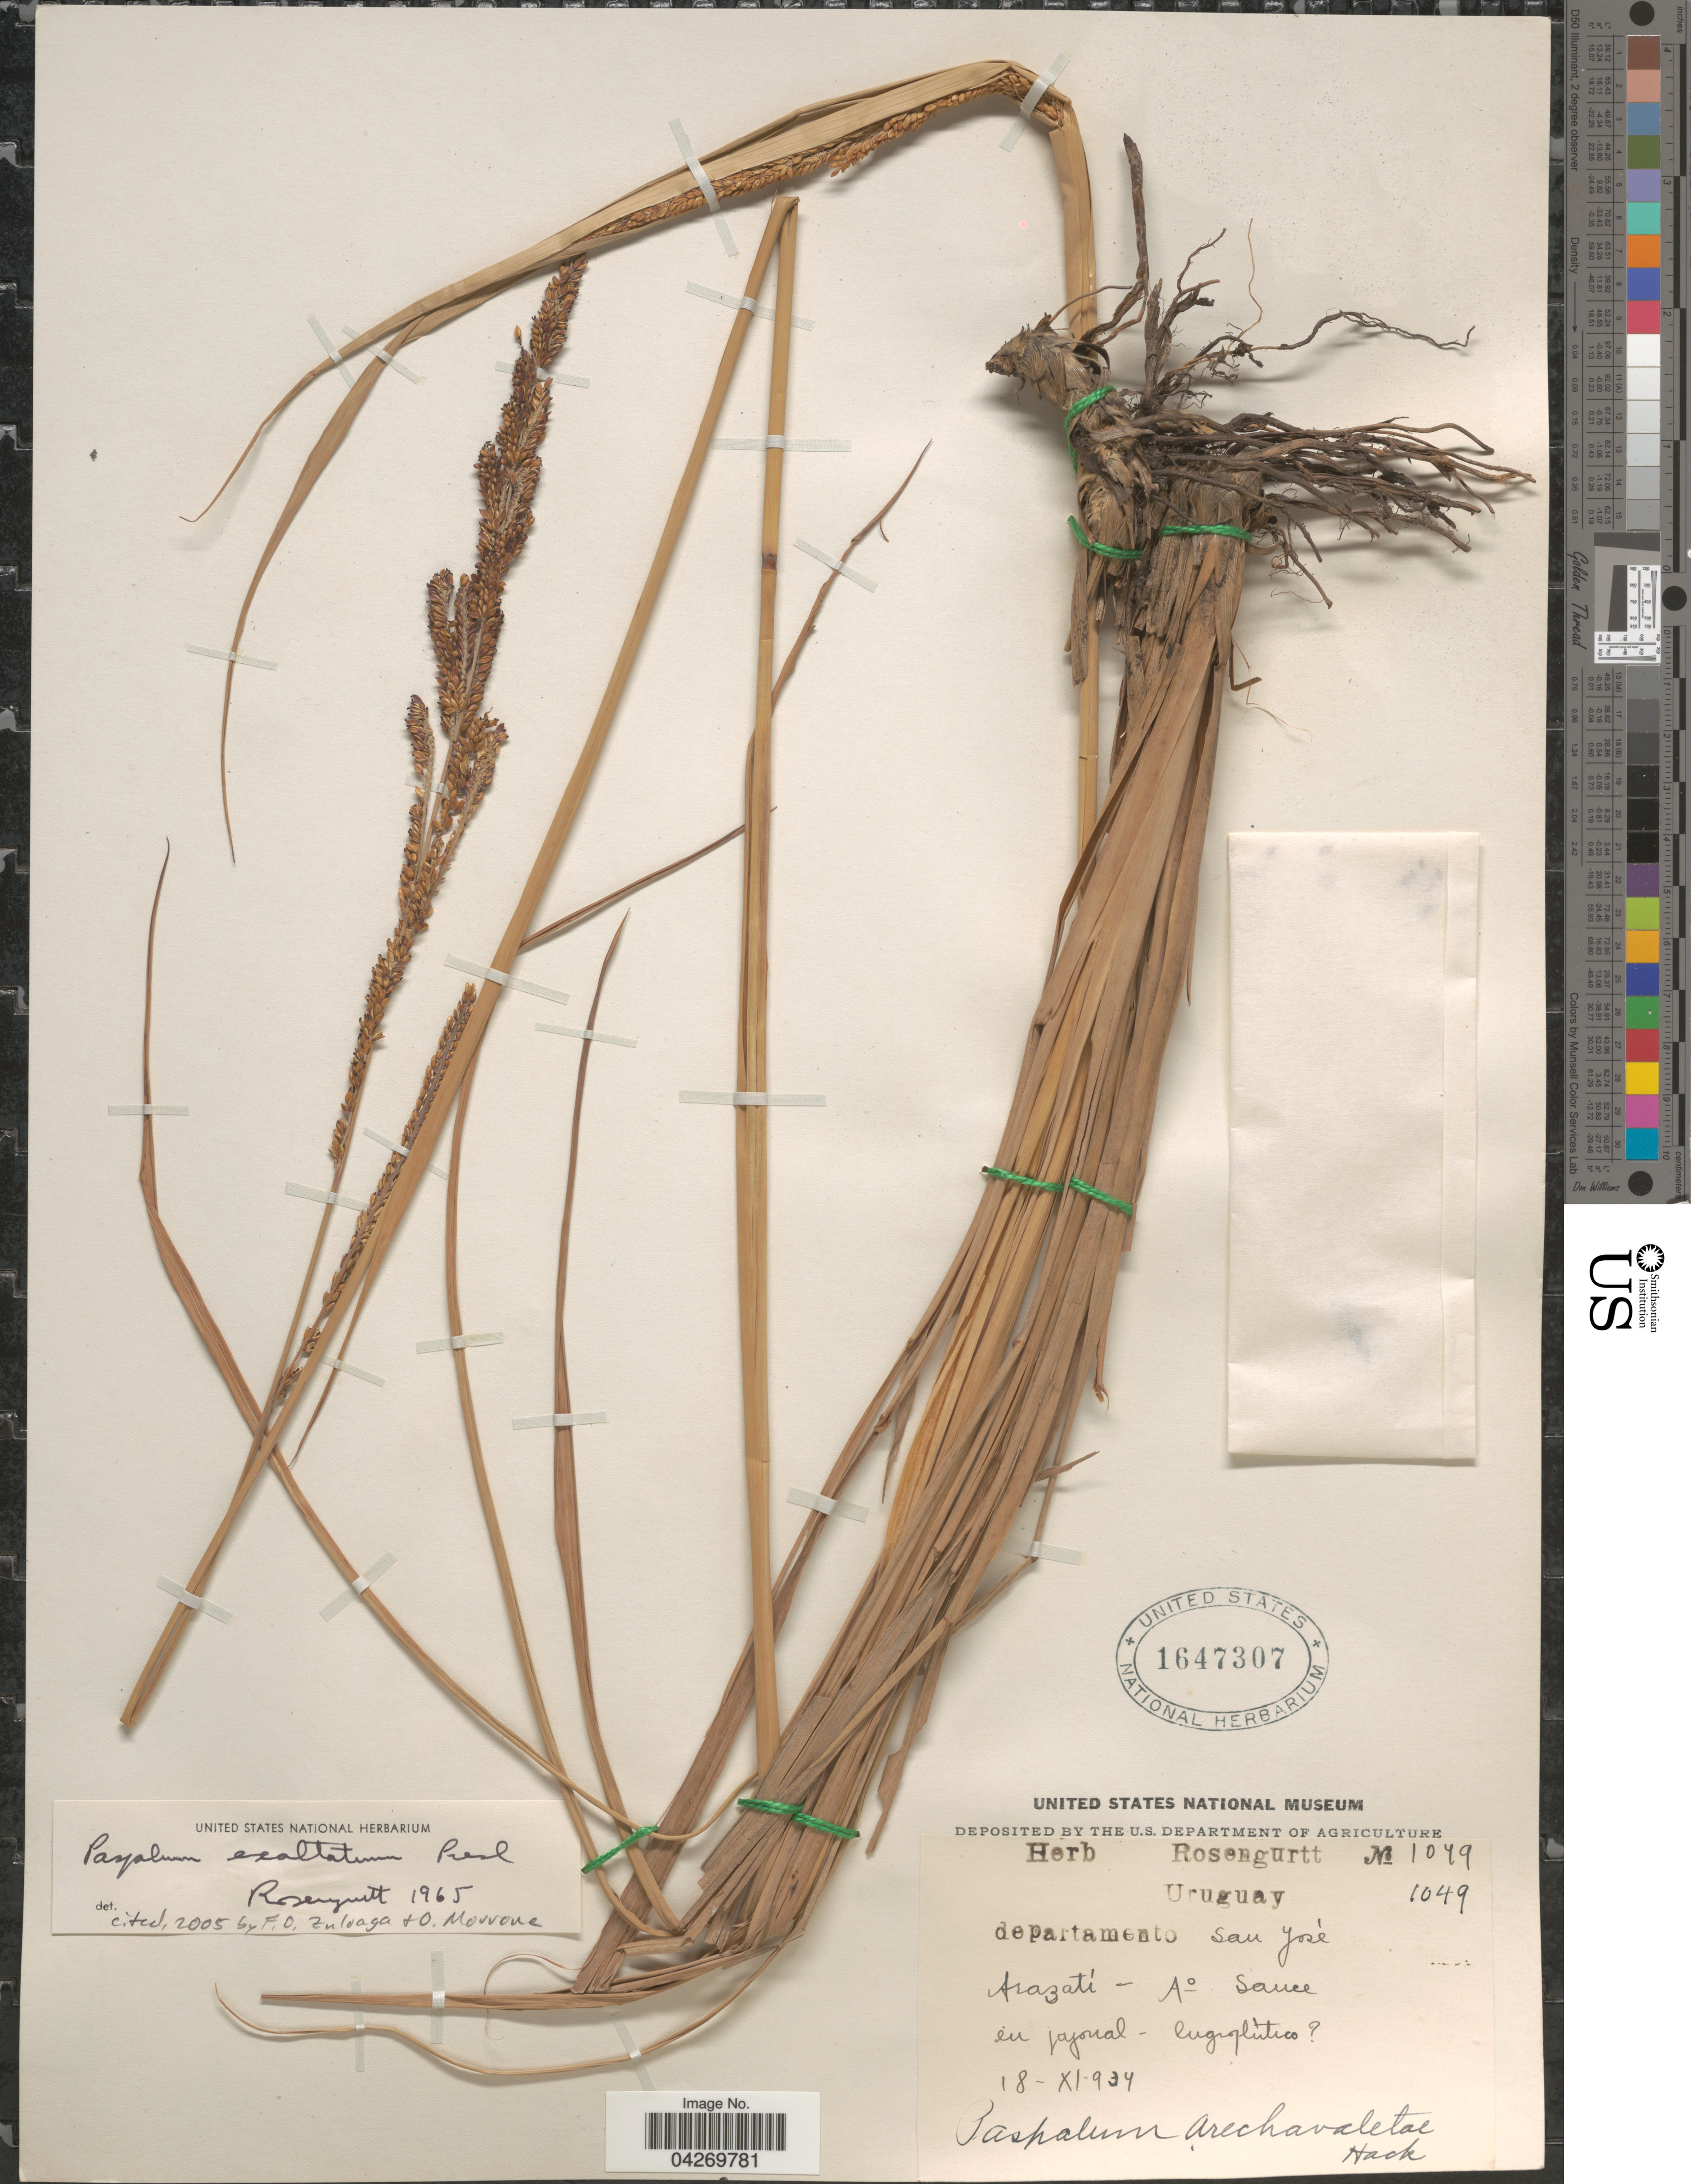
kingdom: Plantae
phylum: Tracheophyta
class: Liliopsida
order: Poales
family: Poaceae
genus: Paspalum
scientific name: Paspalum exaltatum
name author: J. Presl in C. Presl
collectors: ex herb. Rosengurtt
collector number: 1049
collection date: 1934-11-18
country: Uruguay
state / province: San Jose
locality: Departamento San José. Arazatí - Ao Sauce.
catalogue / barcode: US 1647307